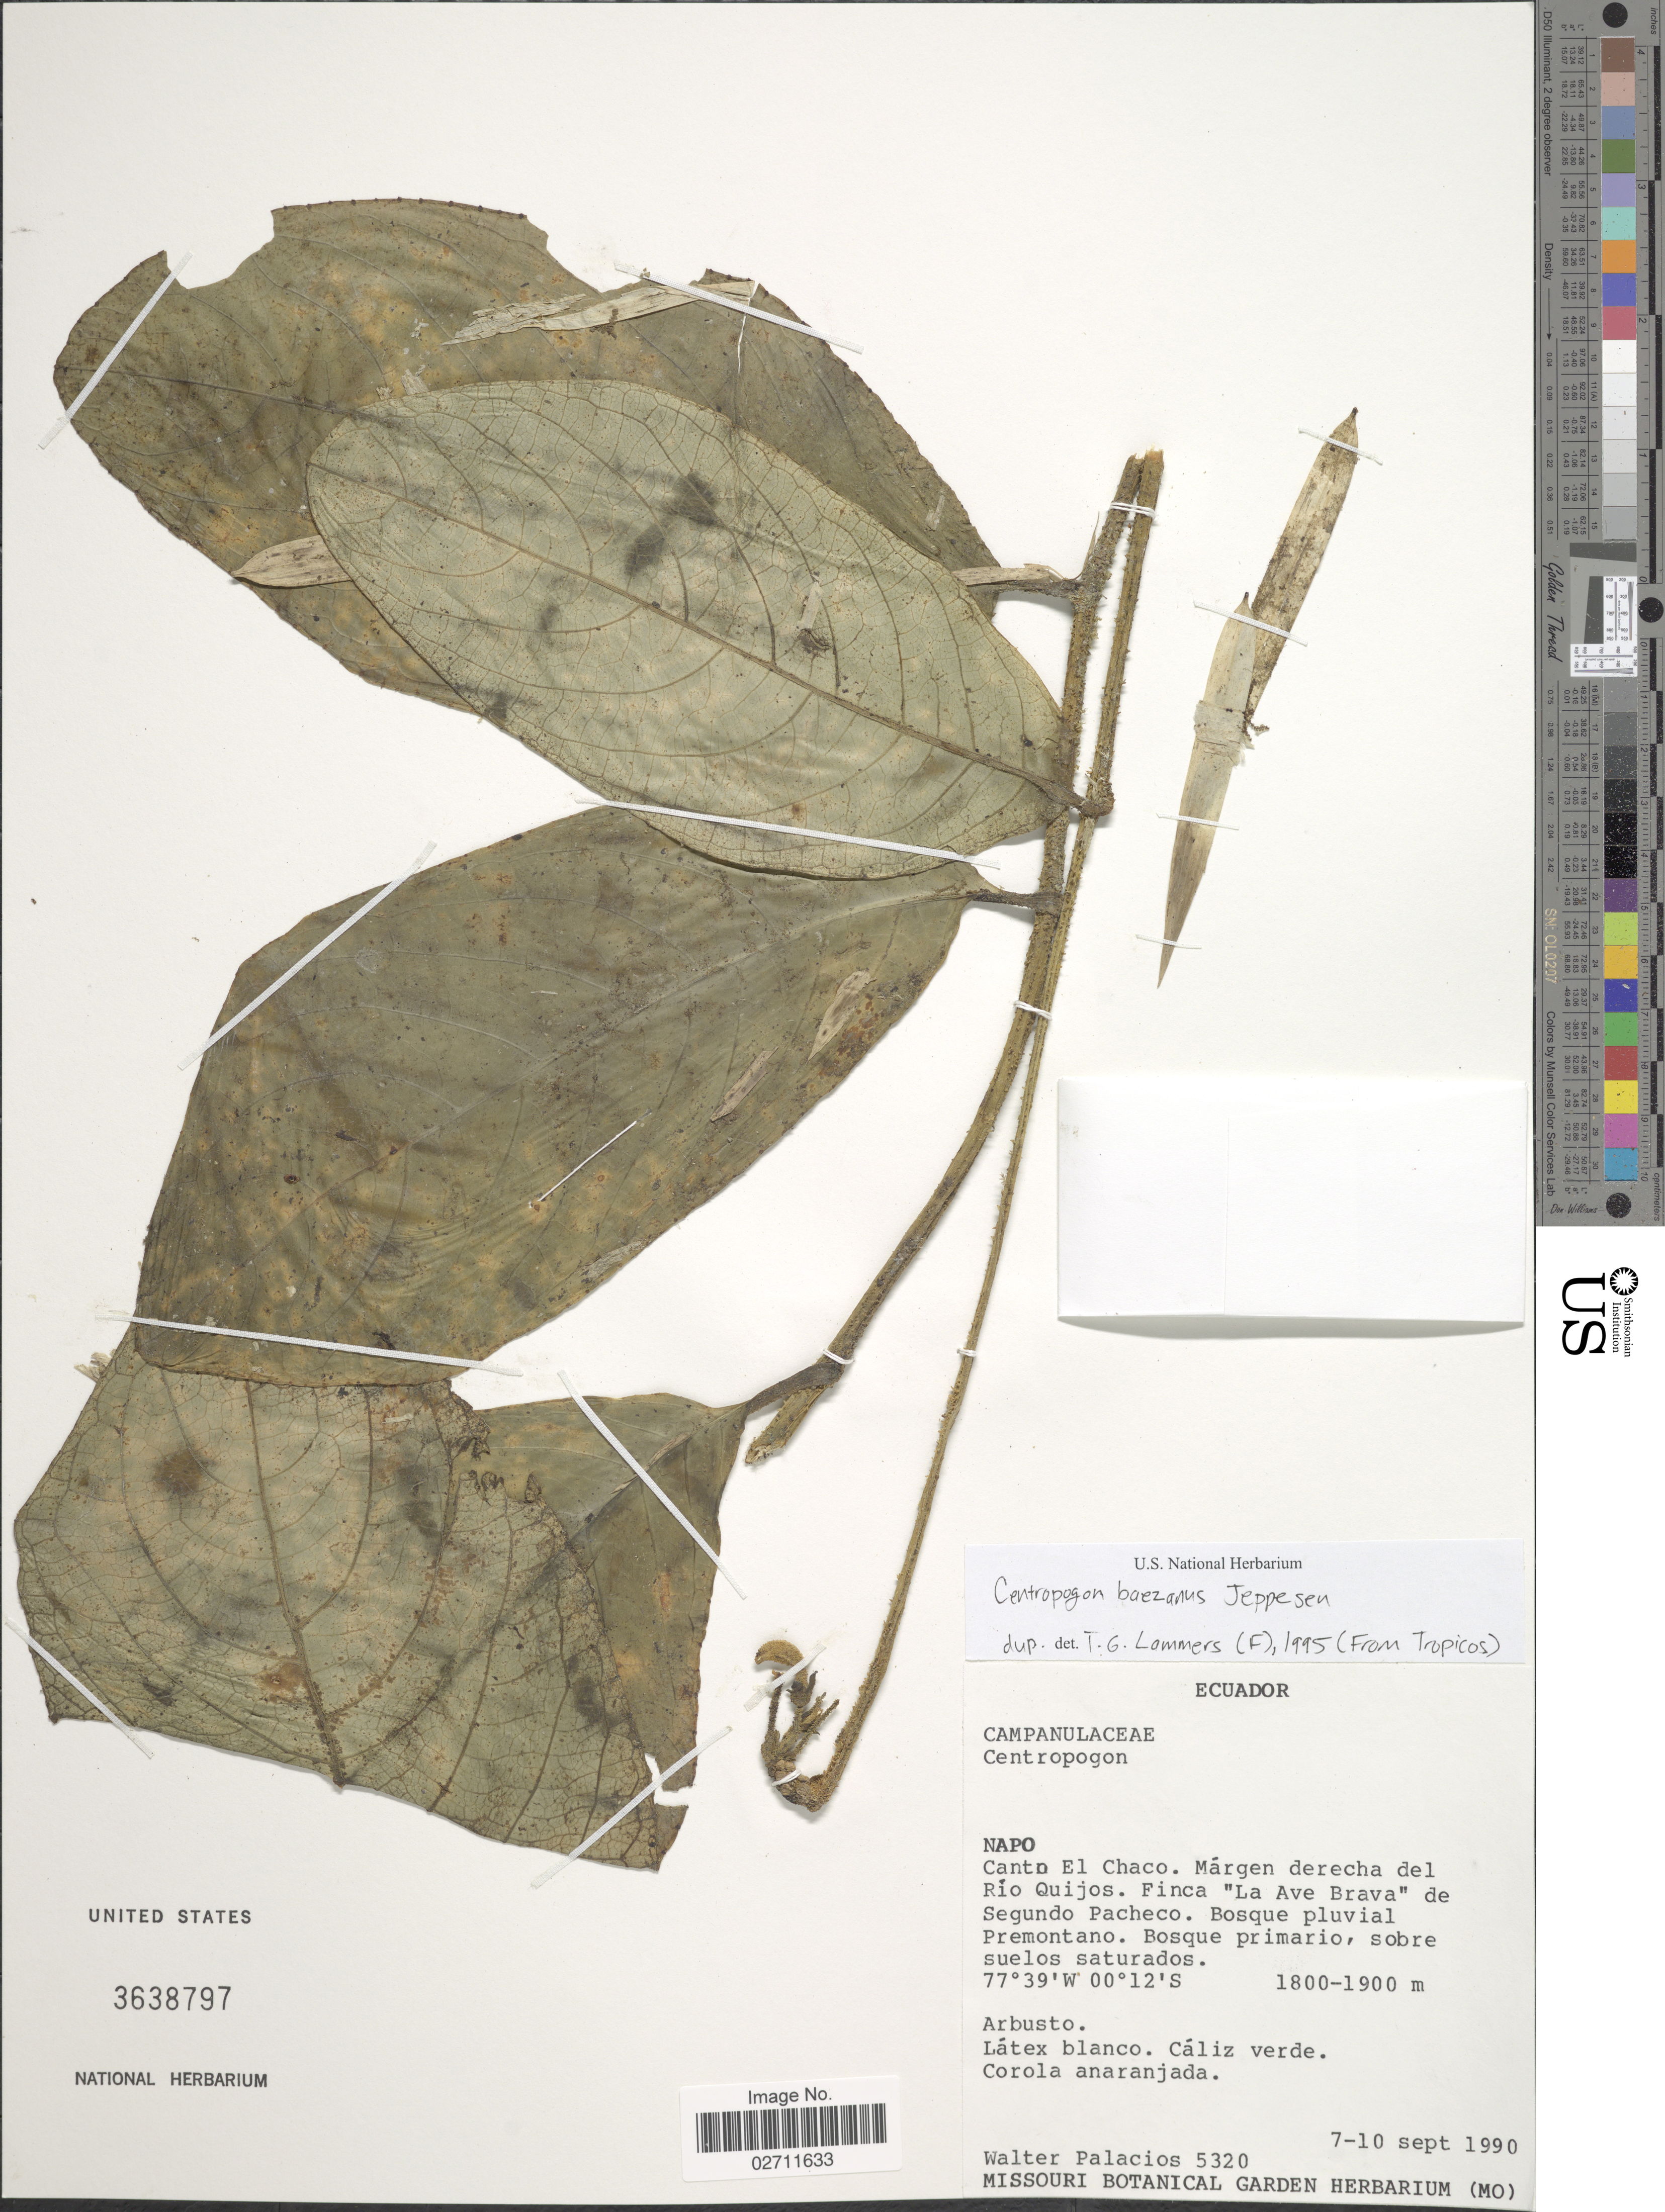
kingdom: Plantae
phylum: Tracheophyta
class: Magnoliopsida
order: Asterales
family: Campanulaceae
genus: Centropogon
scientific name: Centropogon baezanus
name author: Jeppesen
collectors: W. Palacios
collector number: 5320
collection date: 1990-09-07/1990-09-10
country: Ecuador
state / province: Napo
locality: Canton El Chaco. Margen derecha del Rio Quijos. Finca "La Ave Brava"de Segundo Pacheco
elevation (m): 1800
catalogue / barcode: US 3638797